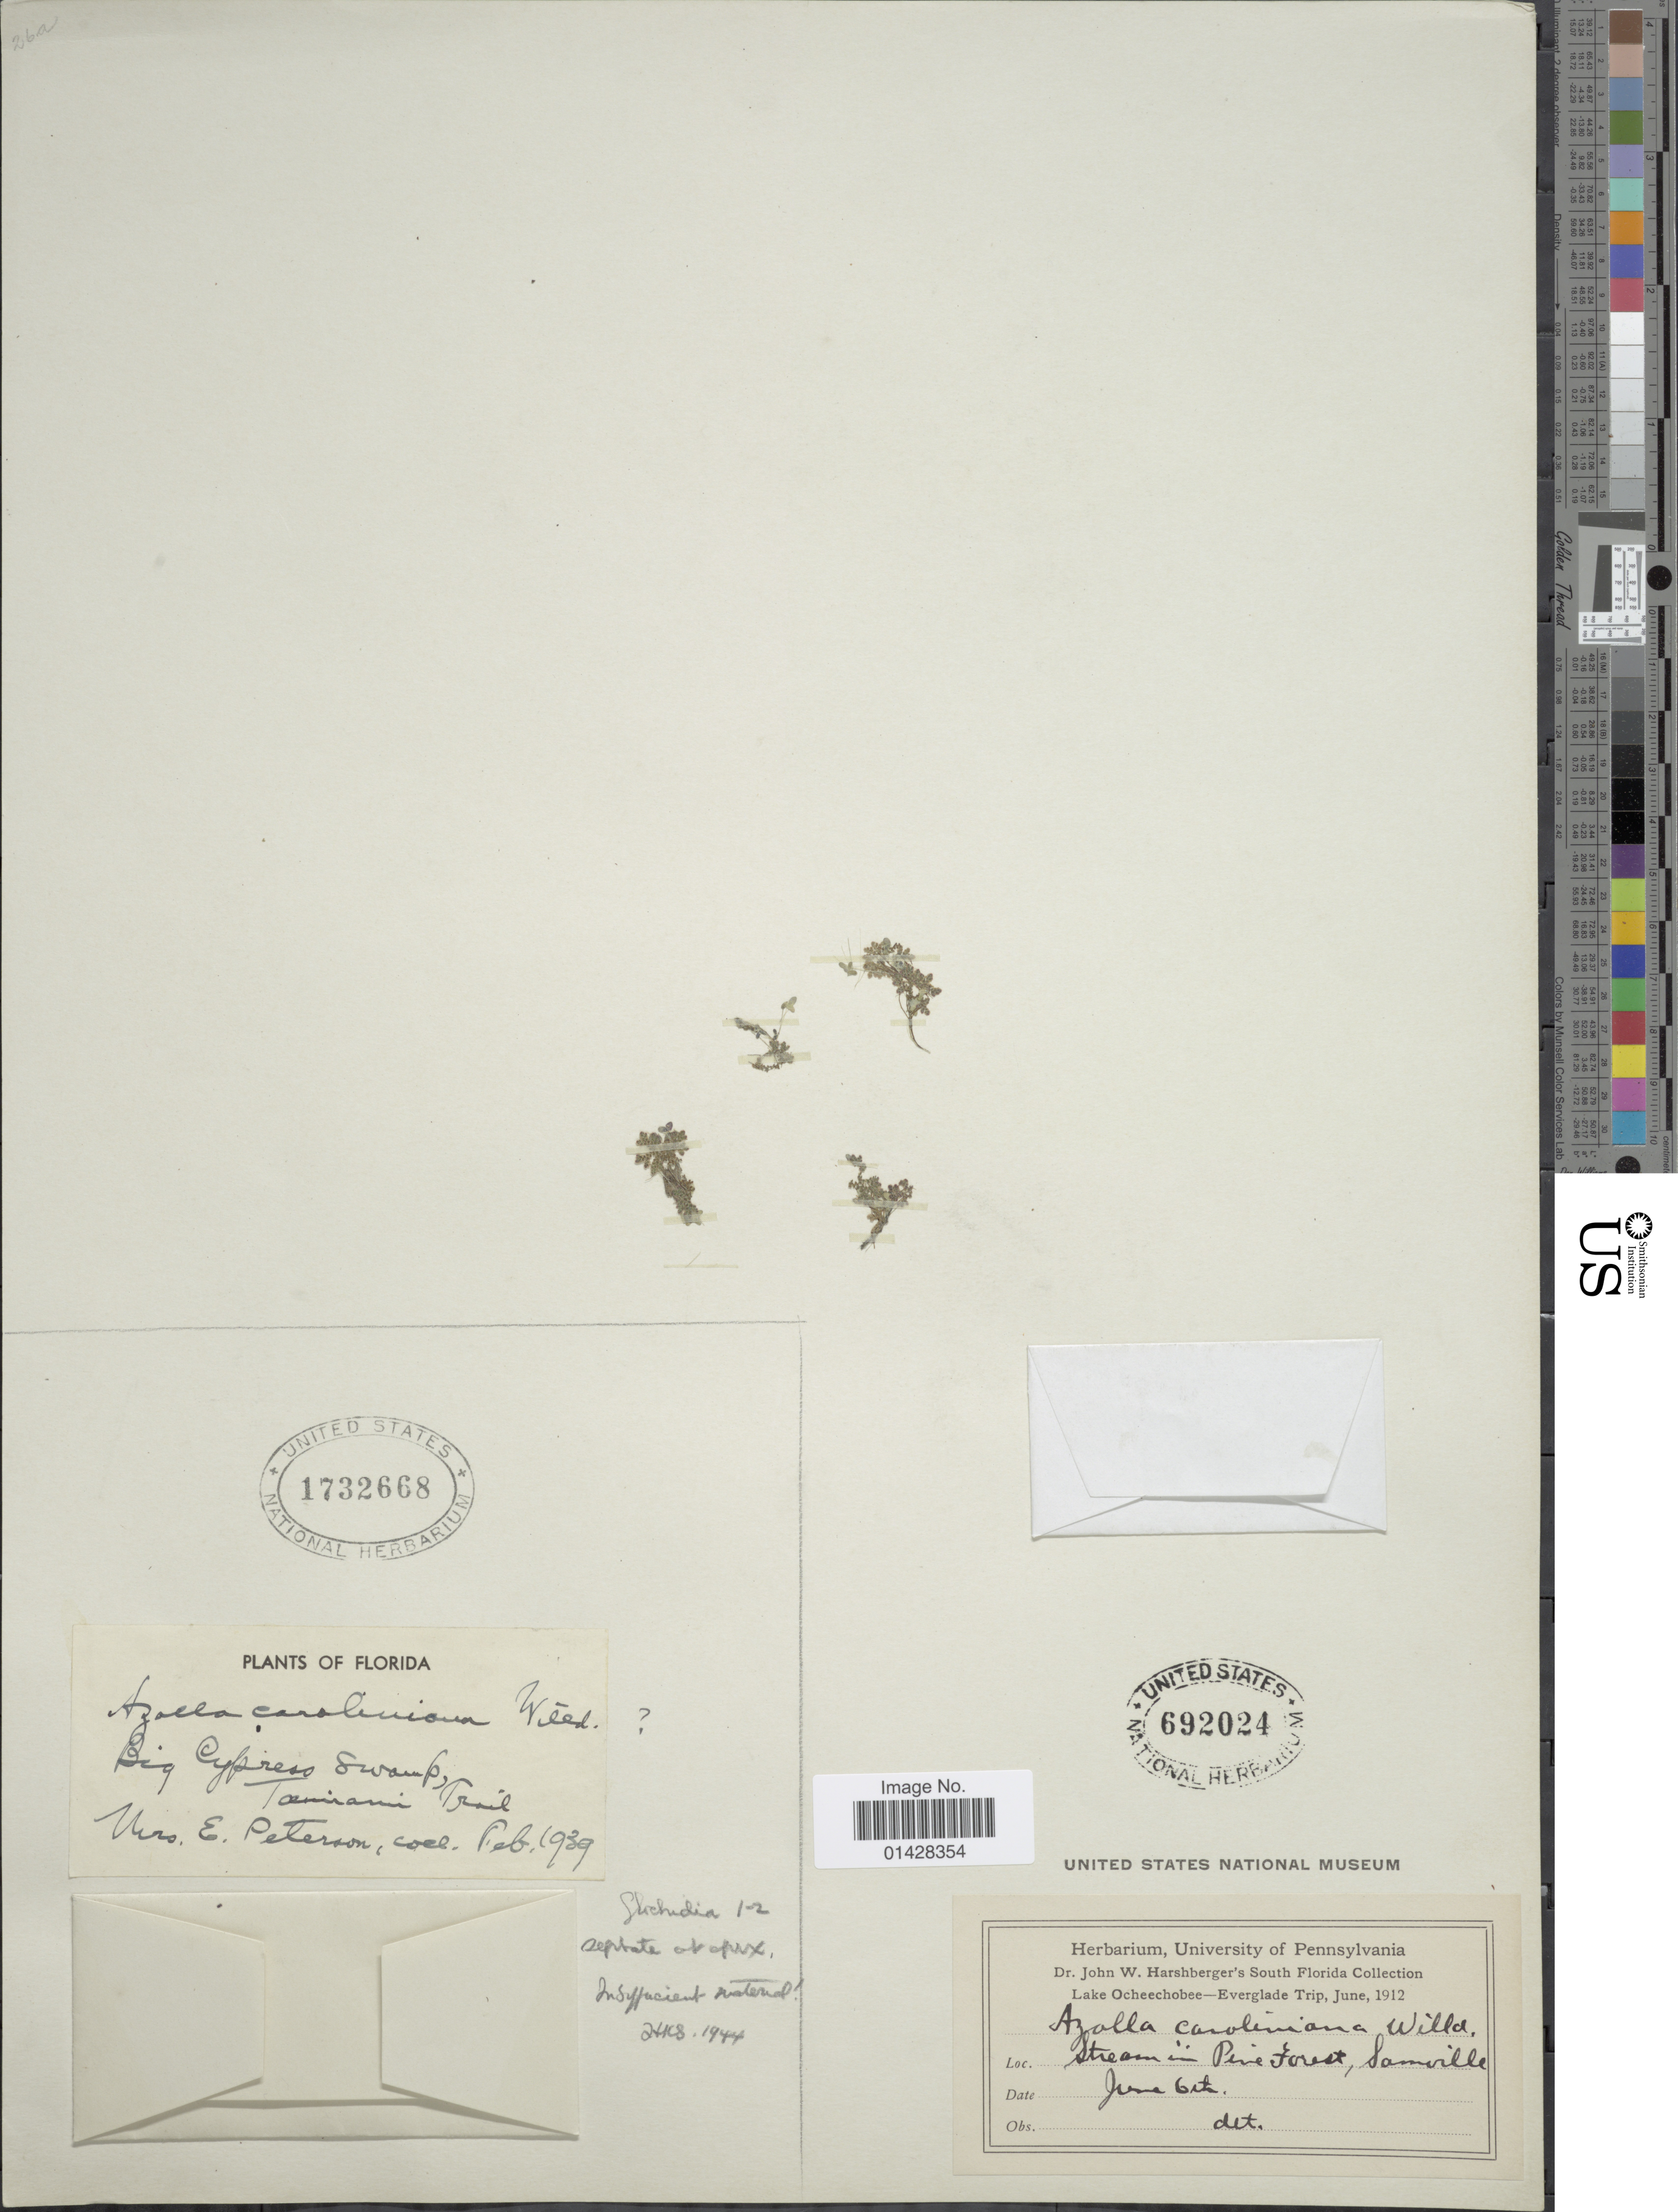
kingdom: Plantae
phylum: Tracheophyta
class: Polypodiopsida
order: Salviniales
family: Salviniaceae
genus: Azolla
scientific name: Azolla caroliniana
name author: Willd.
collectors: E. Peterson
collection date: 1939-02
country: United States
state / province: Florida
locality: Big Cypress swamp, Tamiami Trail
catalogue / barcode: US 1732668